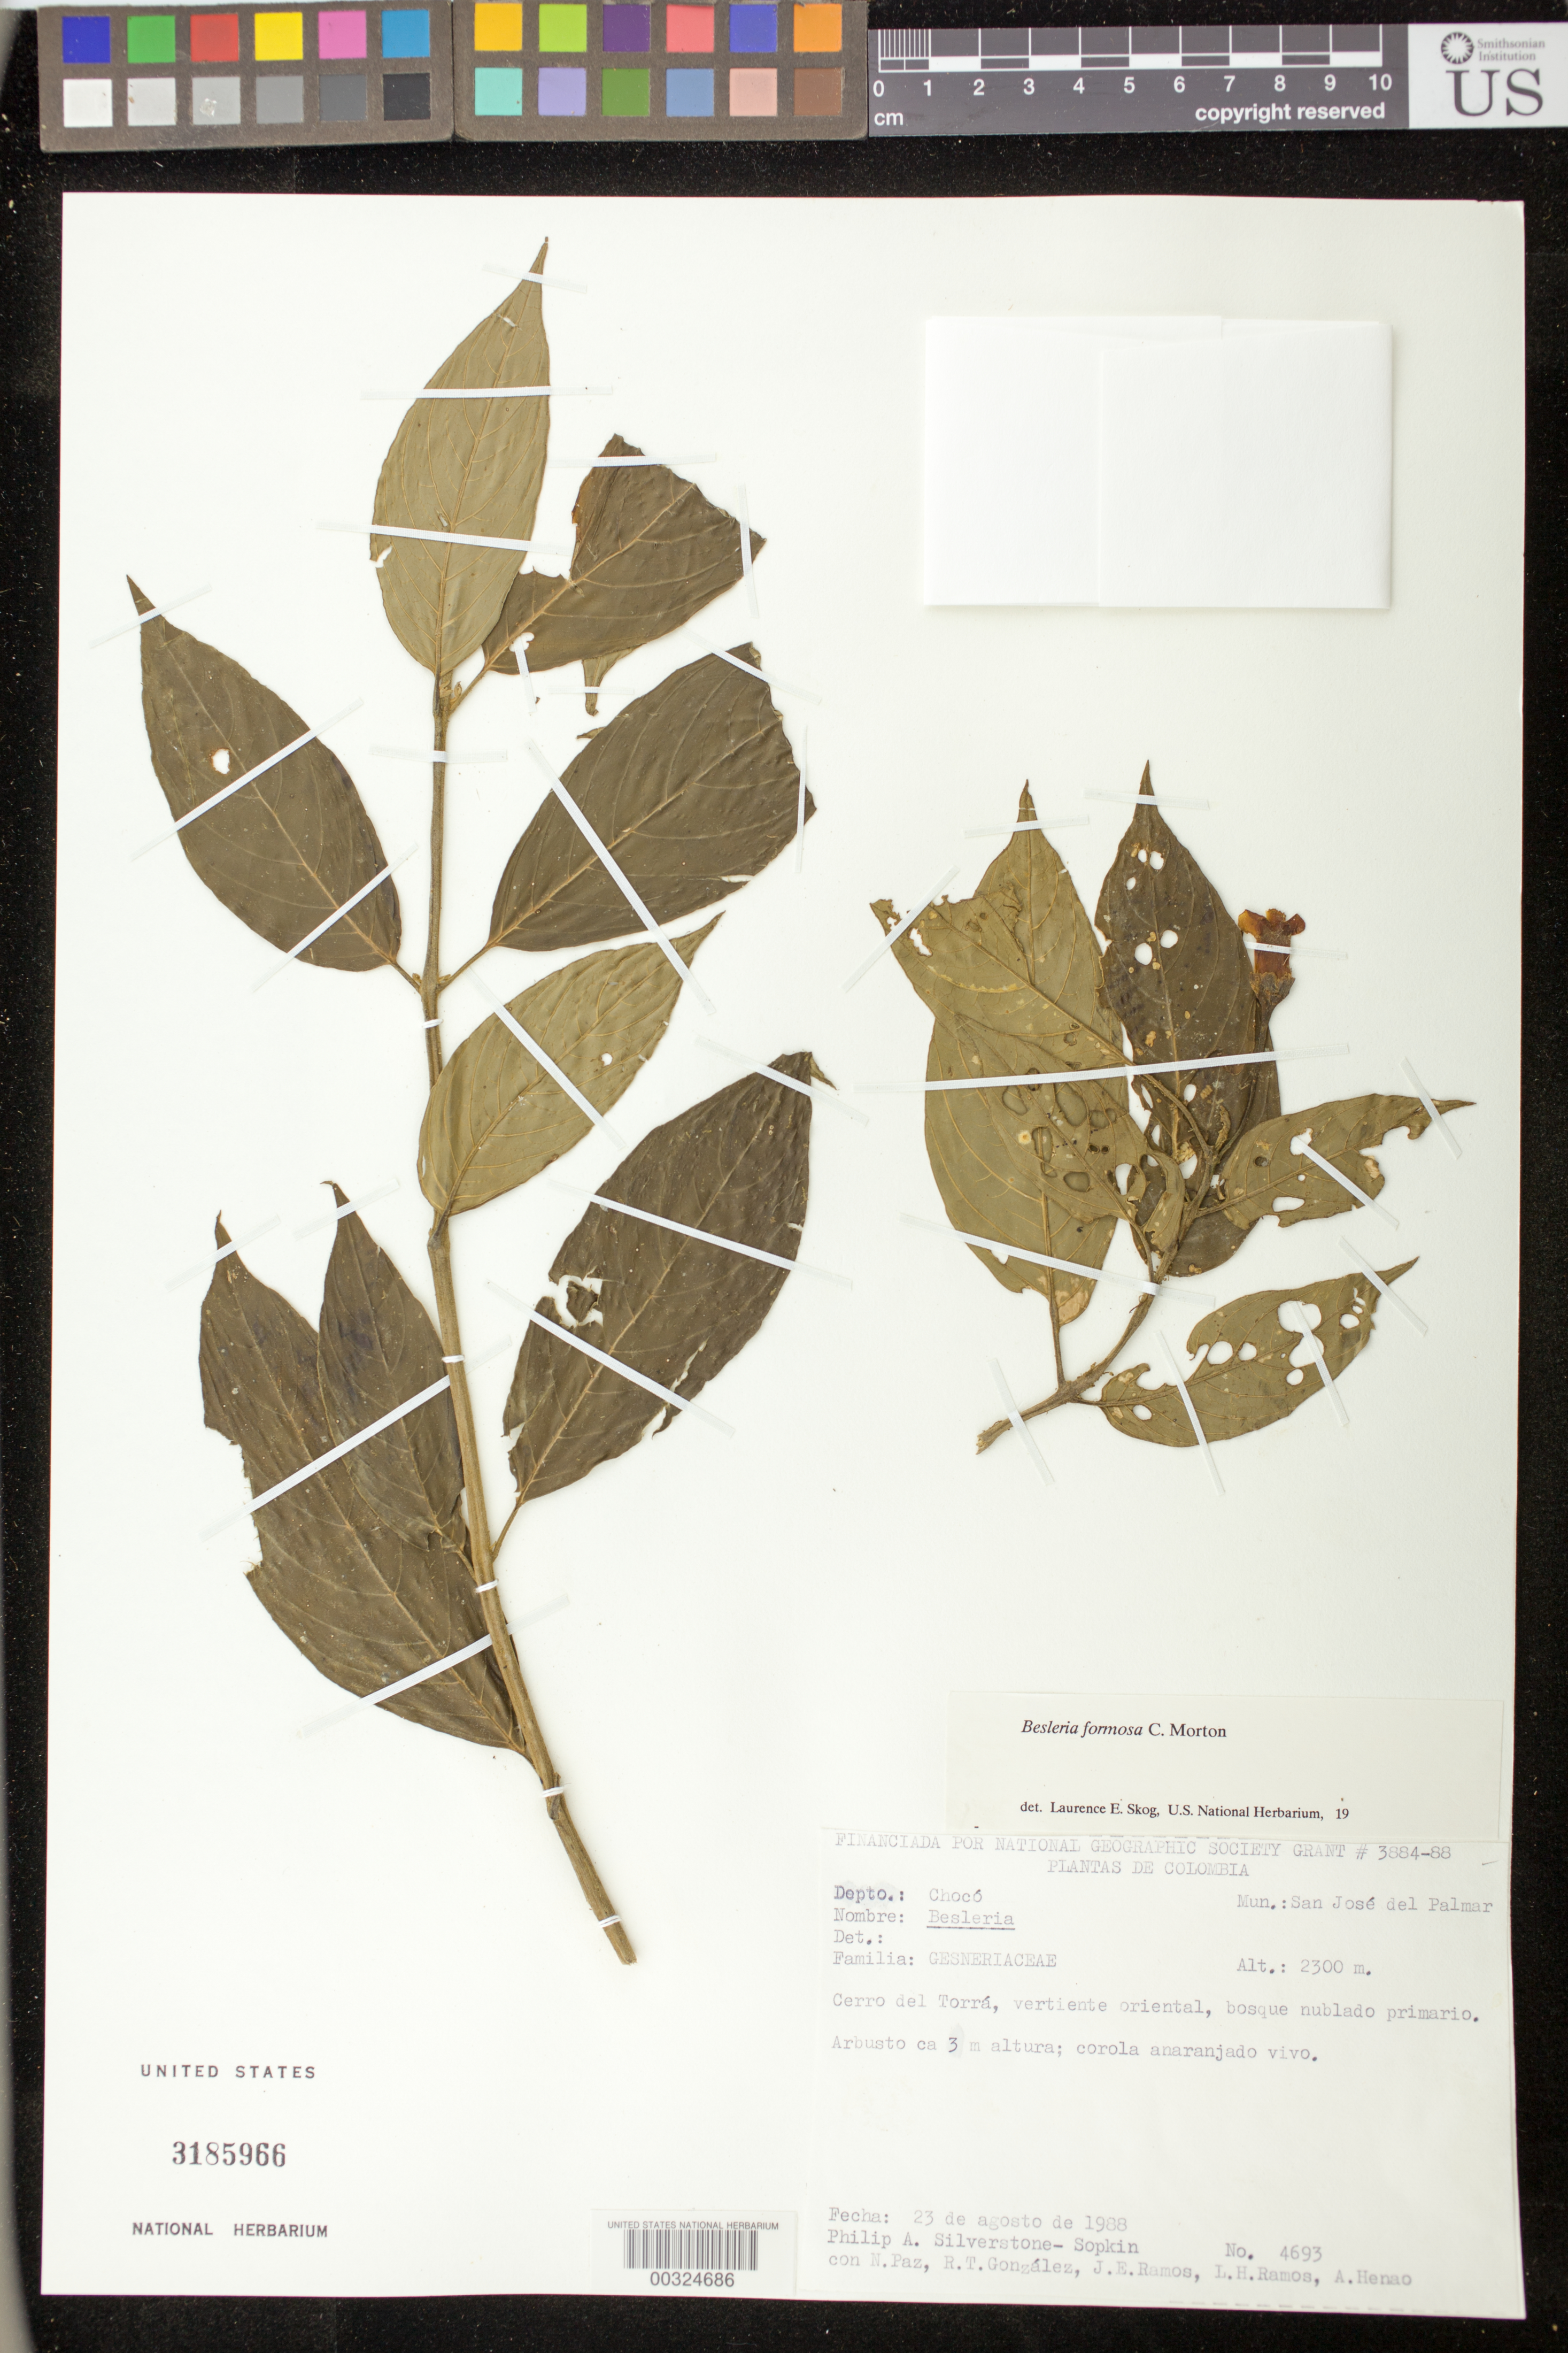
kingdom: Plantae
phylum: Tracheophyta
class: Magnoliopsida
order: Lamiales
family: Gesneriaceae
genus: Besleria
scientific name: Besleria amabilis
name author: C.V. Morton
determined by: Skog, Laurence E.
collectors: P. A. Silverstone-Sopkin, N. Paz, R. Gonzalez, J. E. Ramos, L. Ramos & A. Henao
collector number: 4693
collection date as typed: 23 Aug 1988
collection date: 1988-08-23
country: Colombia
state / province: Chocó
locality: Mun. of San Jose del Palmar, Cerro del Torra, eastern slope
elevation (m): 2300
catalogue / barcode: US 3185966